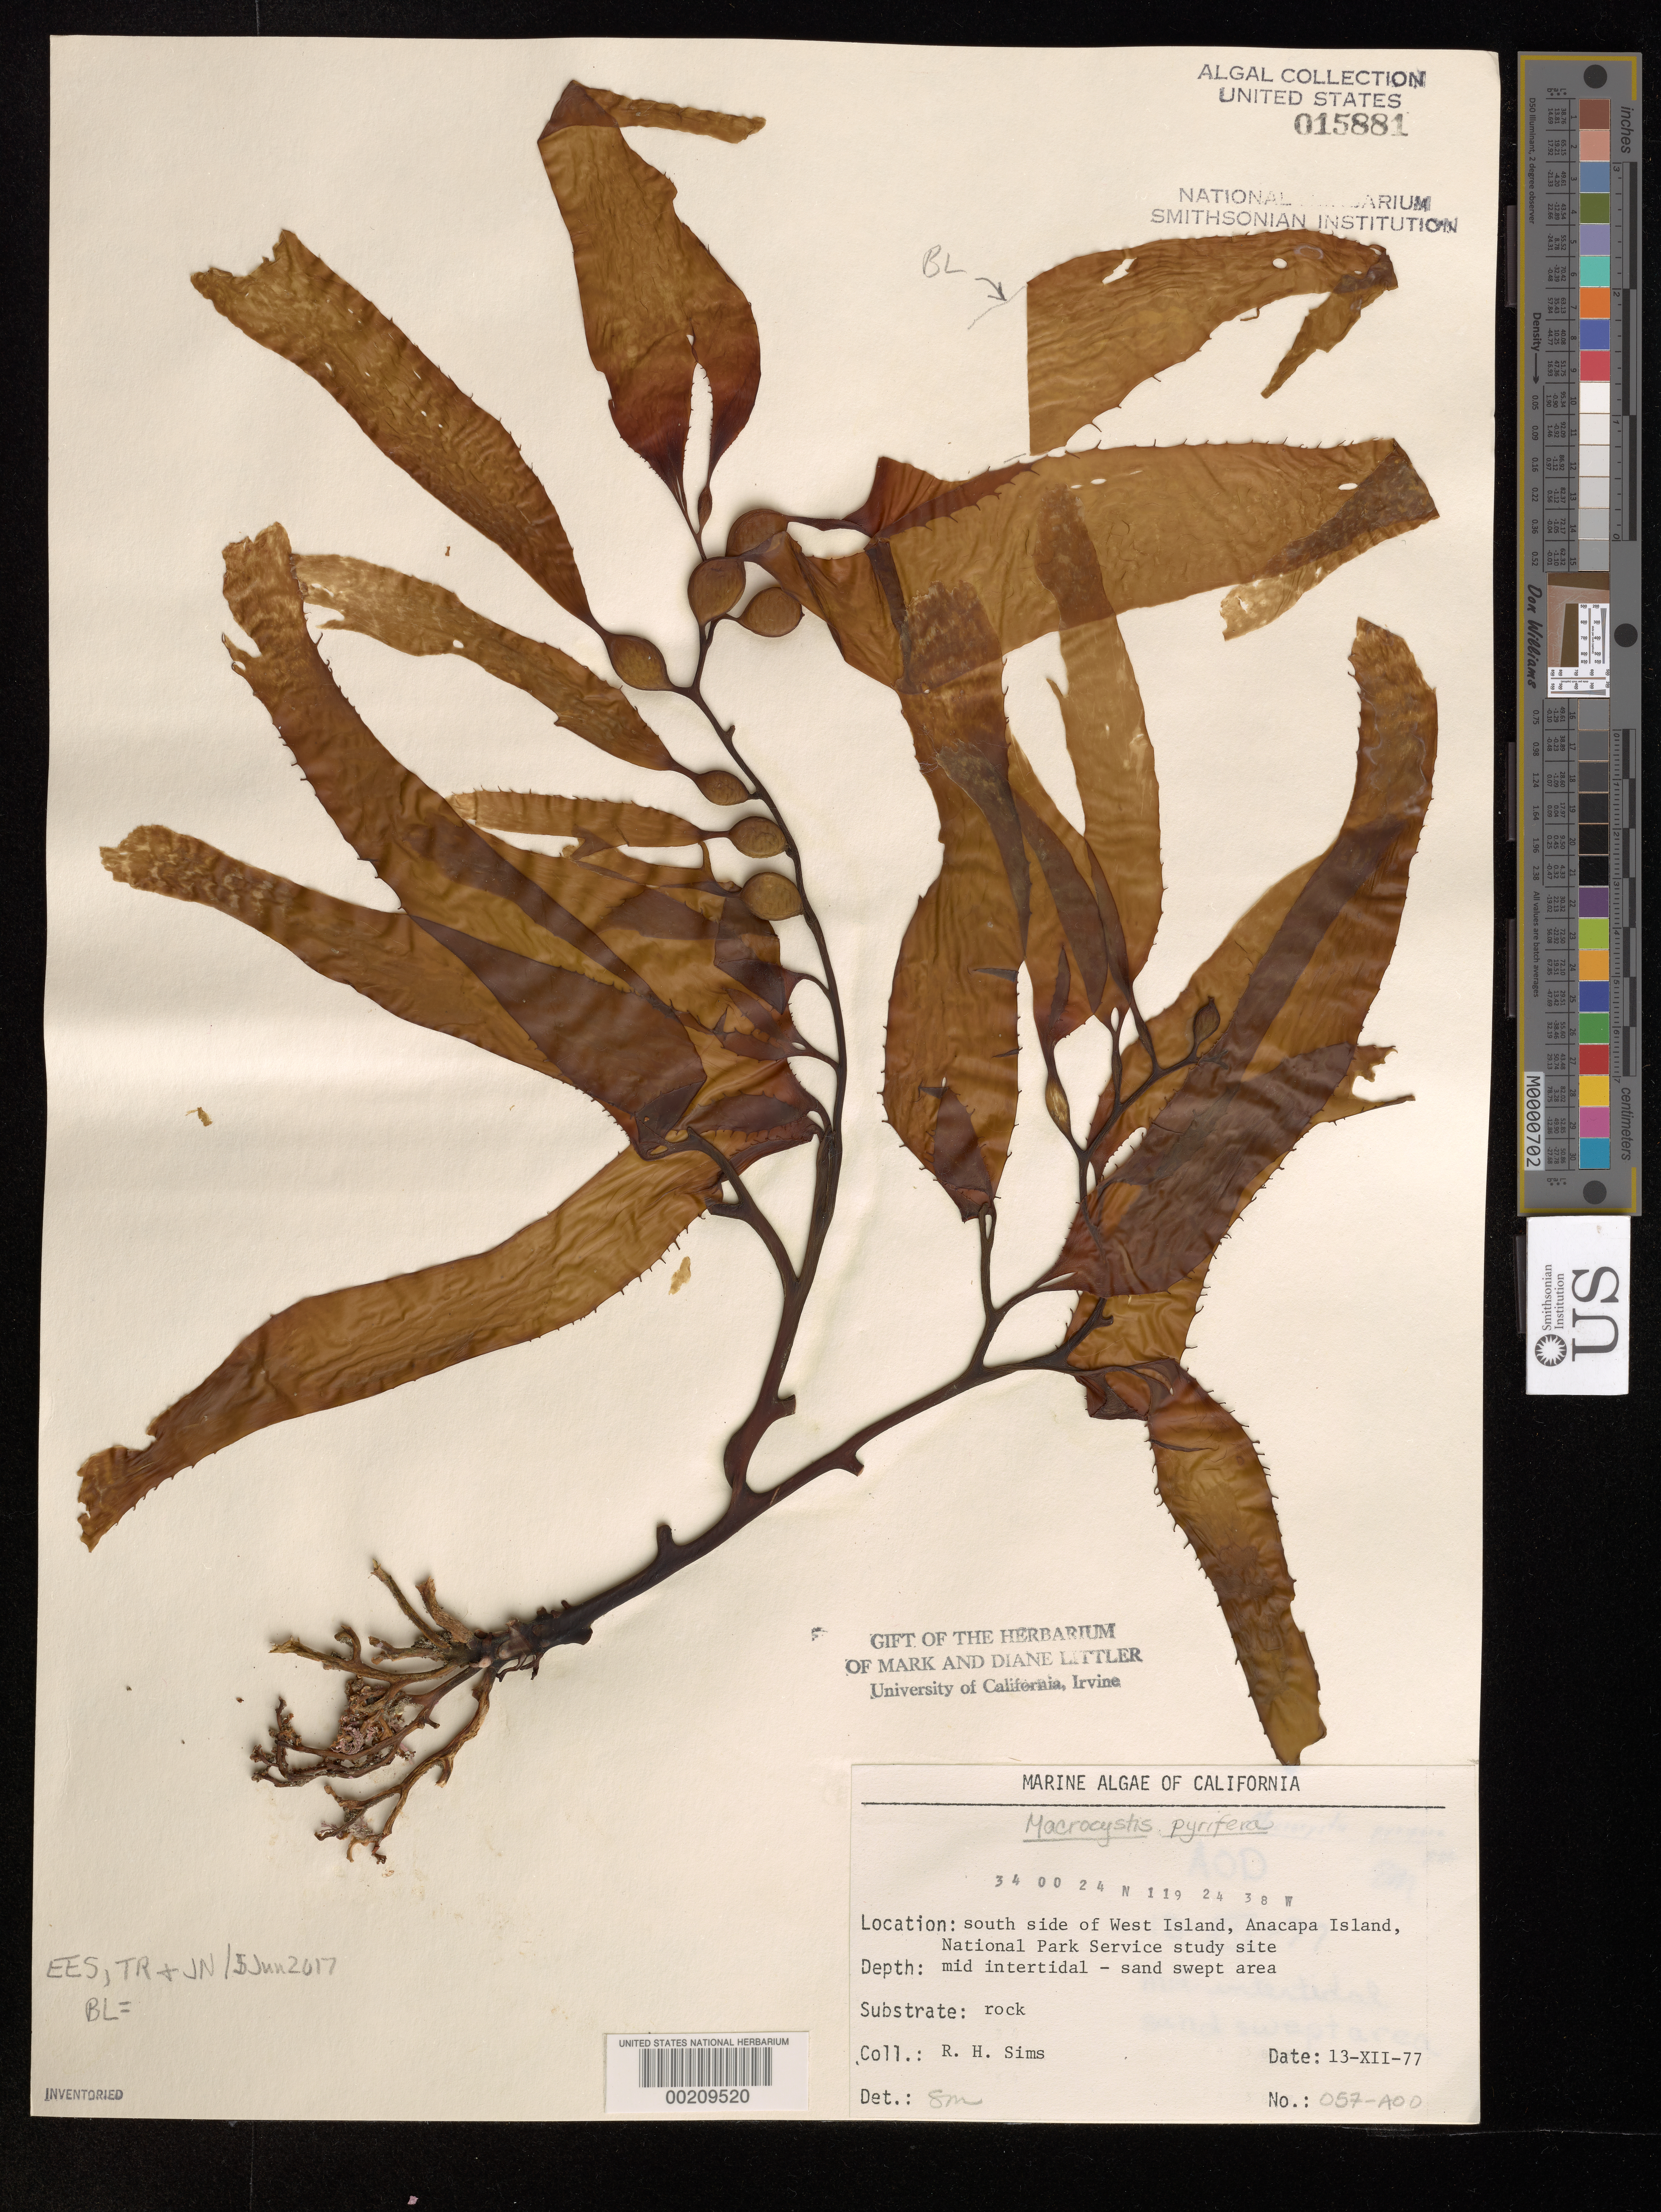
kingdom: Chromista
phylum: Ochrophyta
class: Phaeophyceae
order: Laminariales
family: Laminariaceae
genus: Macrocystis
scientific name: Macrocystis pyrifera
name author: (L.) C. Agardh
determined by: Murray, S. N.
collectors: R. H. Sims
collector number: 057-AOD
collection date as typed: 13 Dec 1977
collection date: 1977-12-13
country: United States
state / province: California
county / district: Ventura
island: Anacapa Island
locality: South side of west island [National Park Service site]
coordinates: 34 00'24"N, 119 24'38"W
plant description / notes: BLM-SOCALBIGHT Rocky Intertidal Survey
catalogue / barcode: US 15881